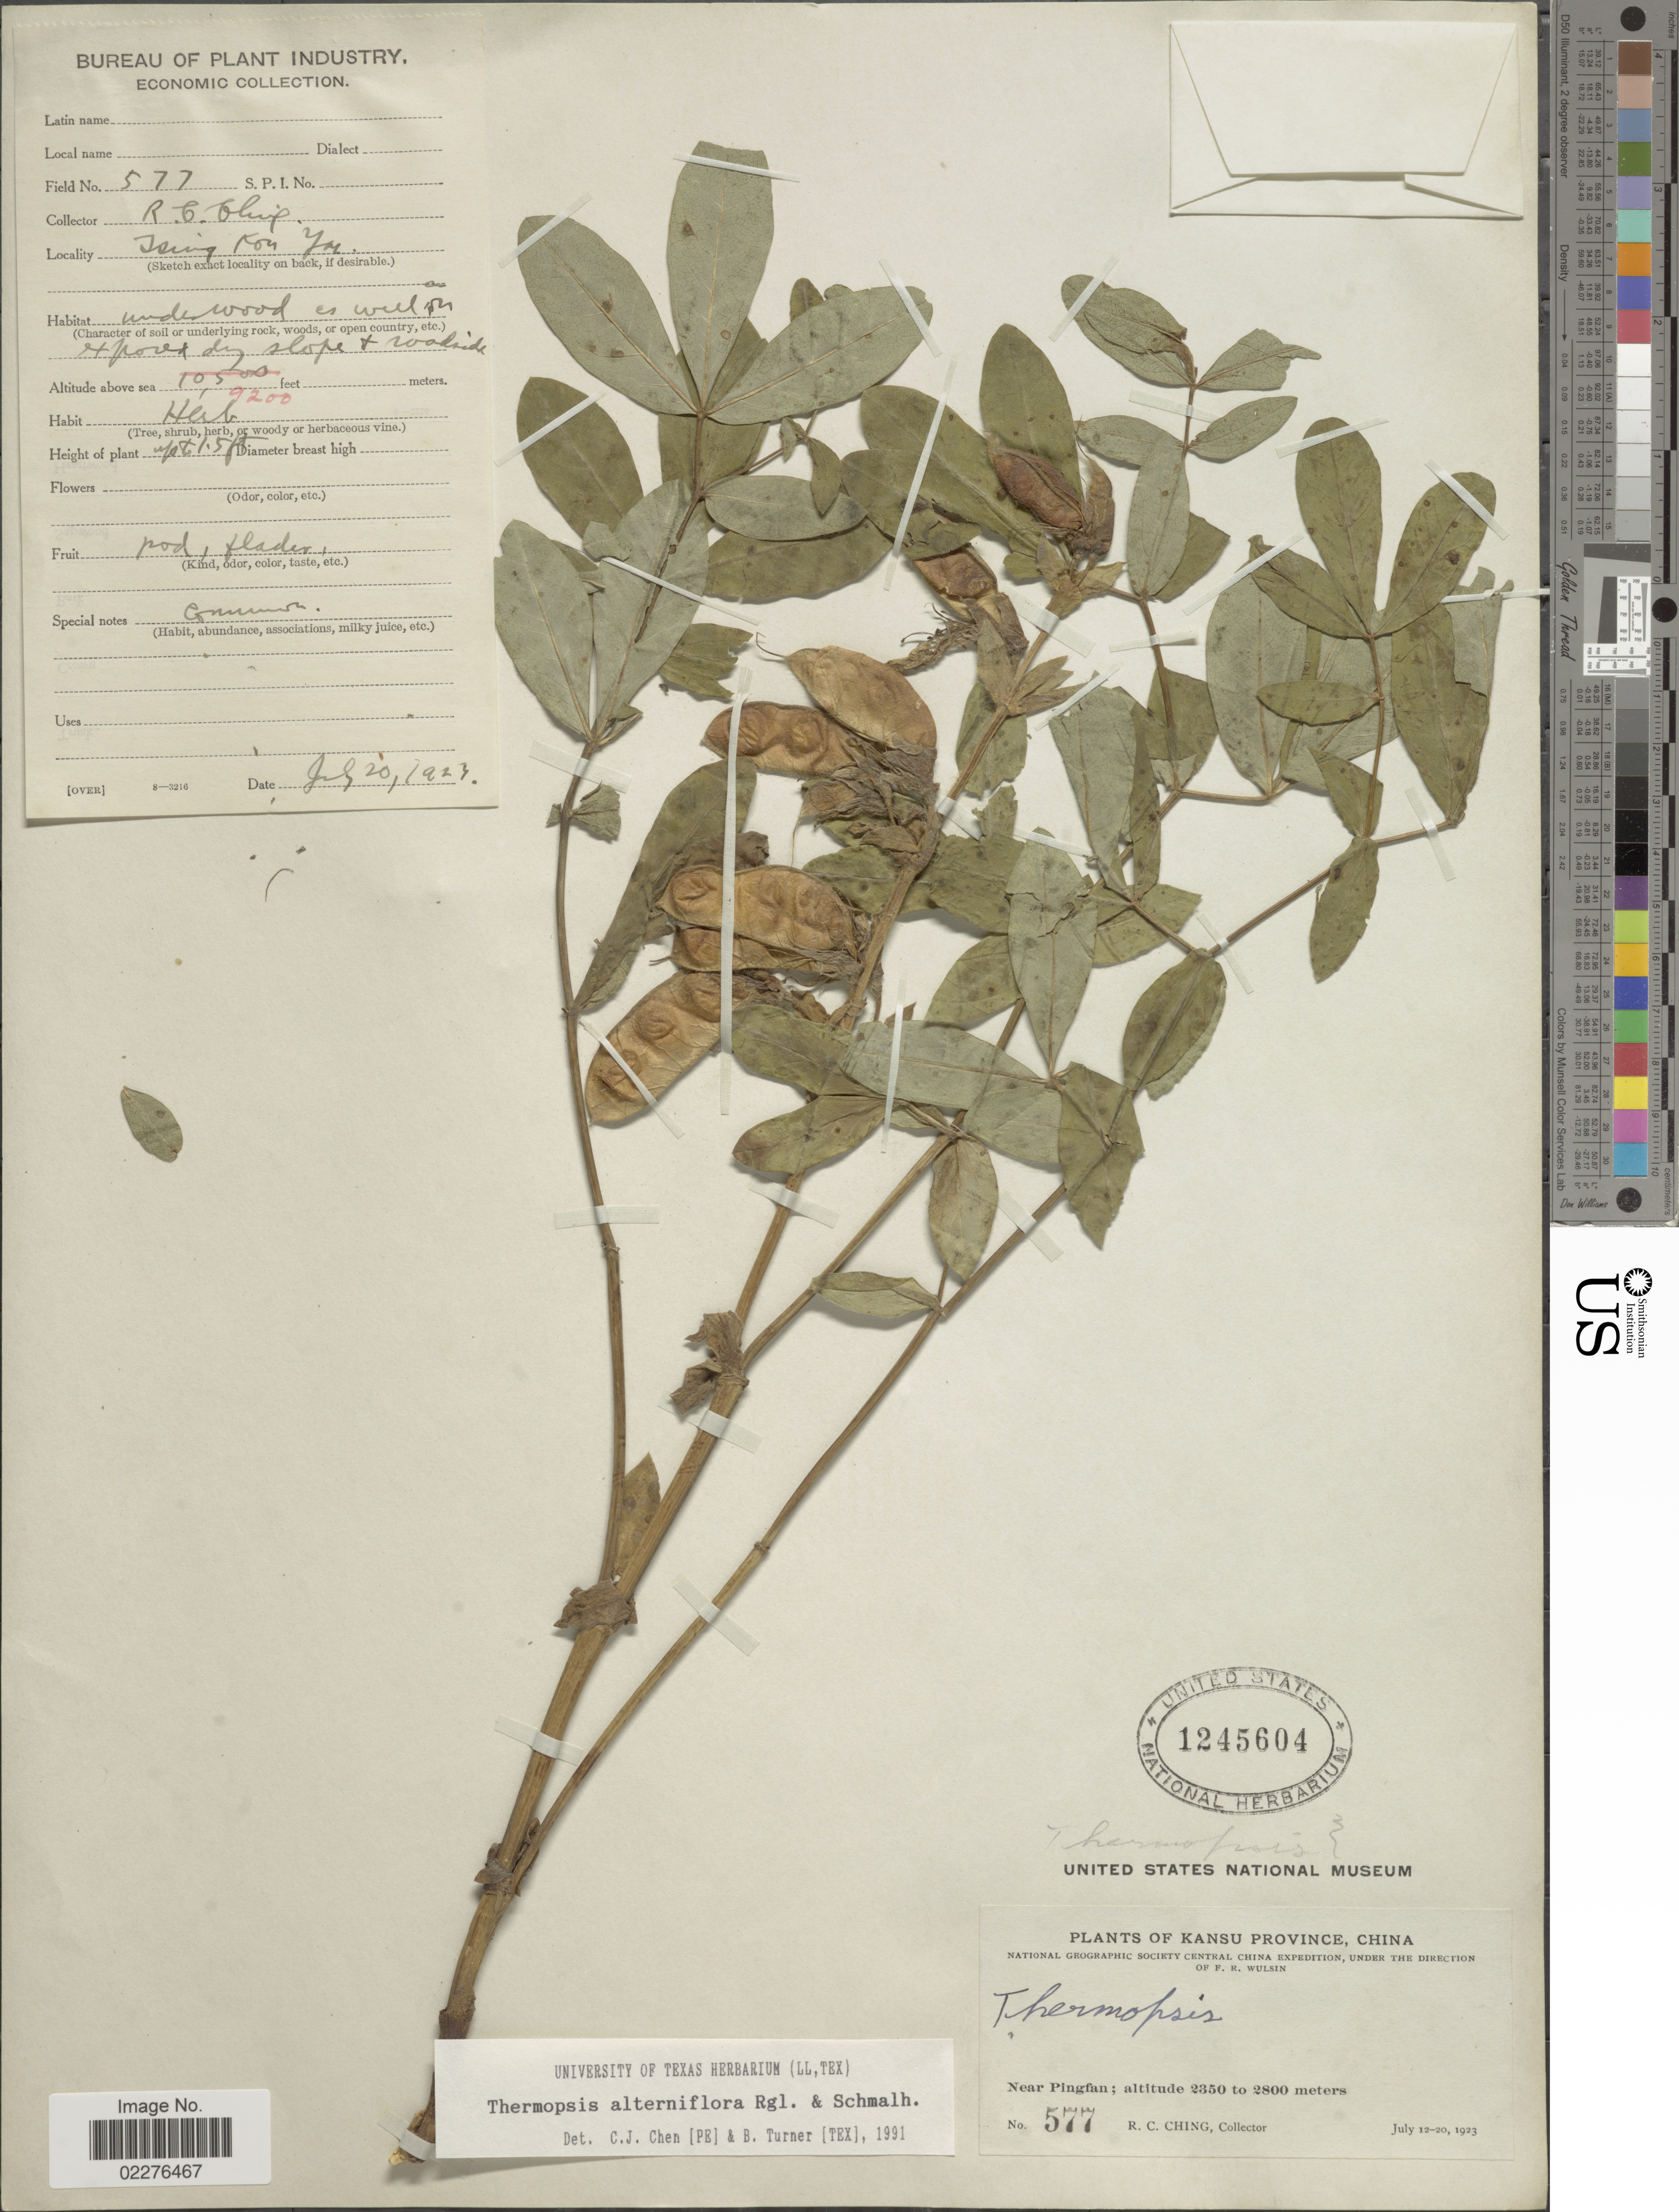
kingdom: Plantae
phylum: Tracheophyta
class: Magnoliopsida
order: Fabales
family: Fabaceae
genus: Thermopsis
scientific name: Thermopsis alterniflora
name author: Regel & Schmalh.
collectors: R. C. Ching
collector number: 577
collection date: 1923-07-12/1923-07-20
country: China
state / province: Gansu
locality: Kansu, Near Pingfan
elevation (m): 2350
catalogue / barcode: US 1245604